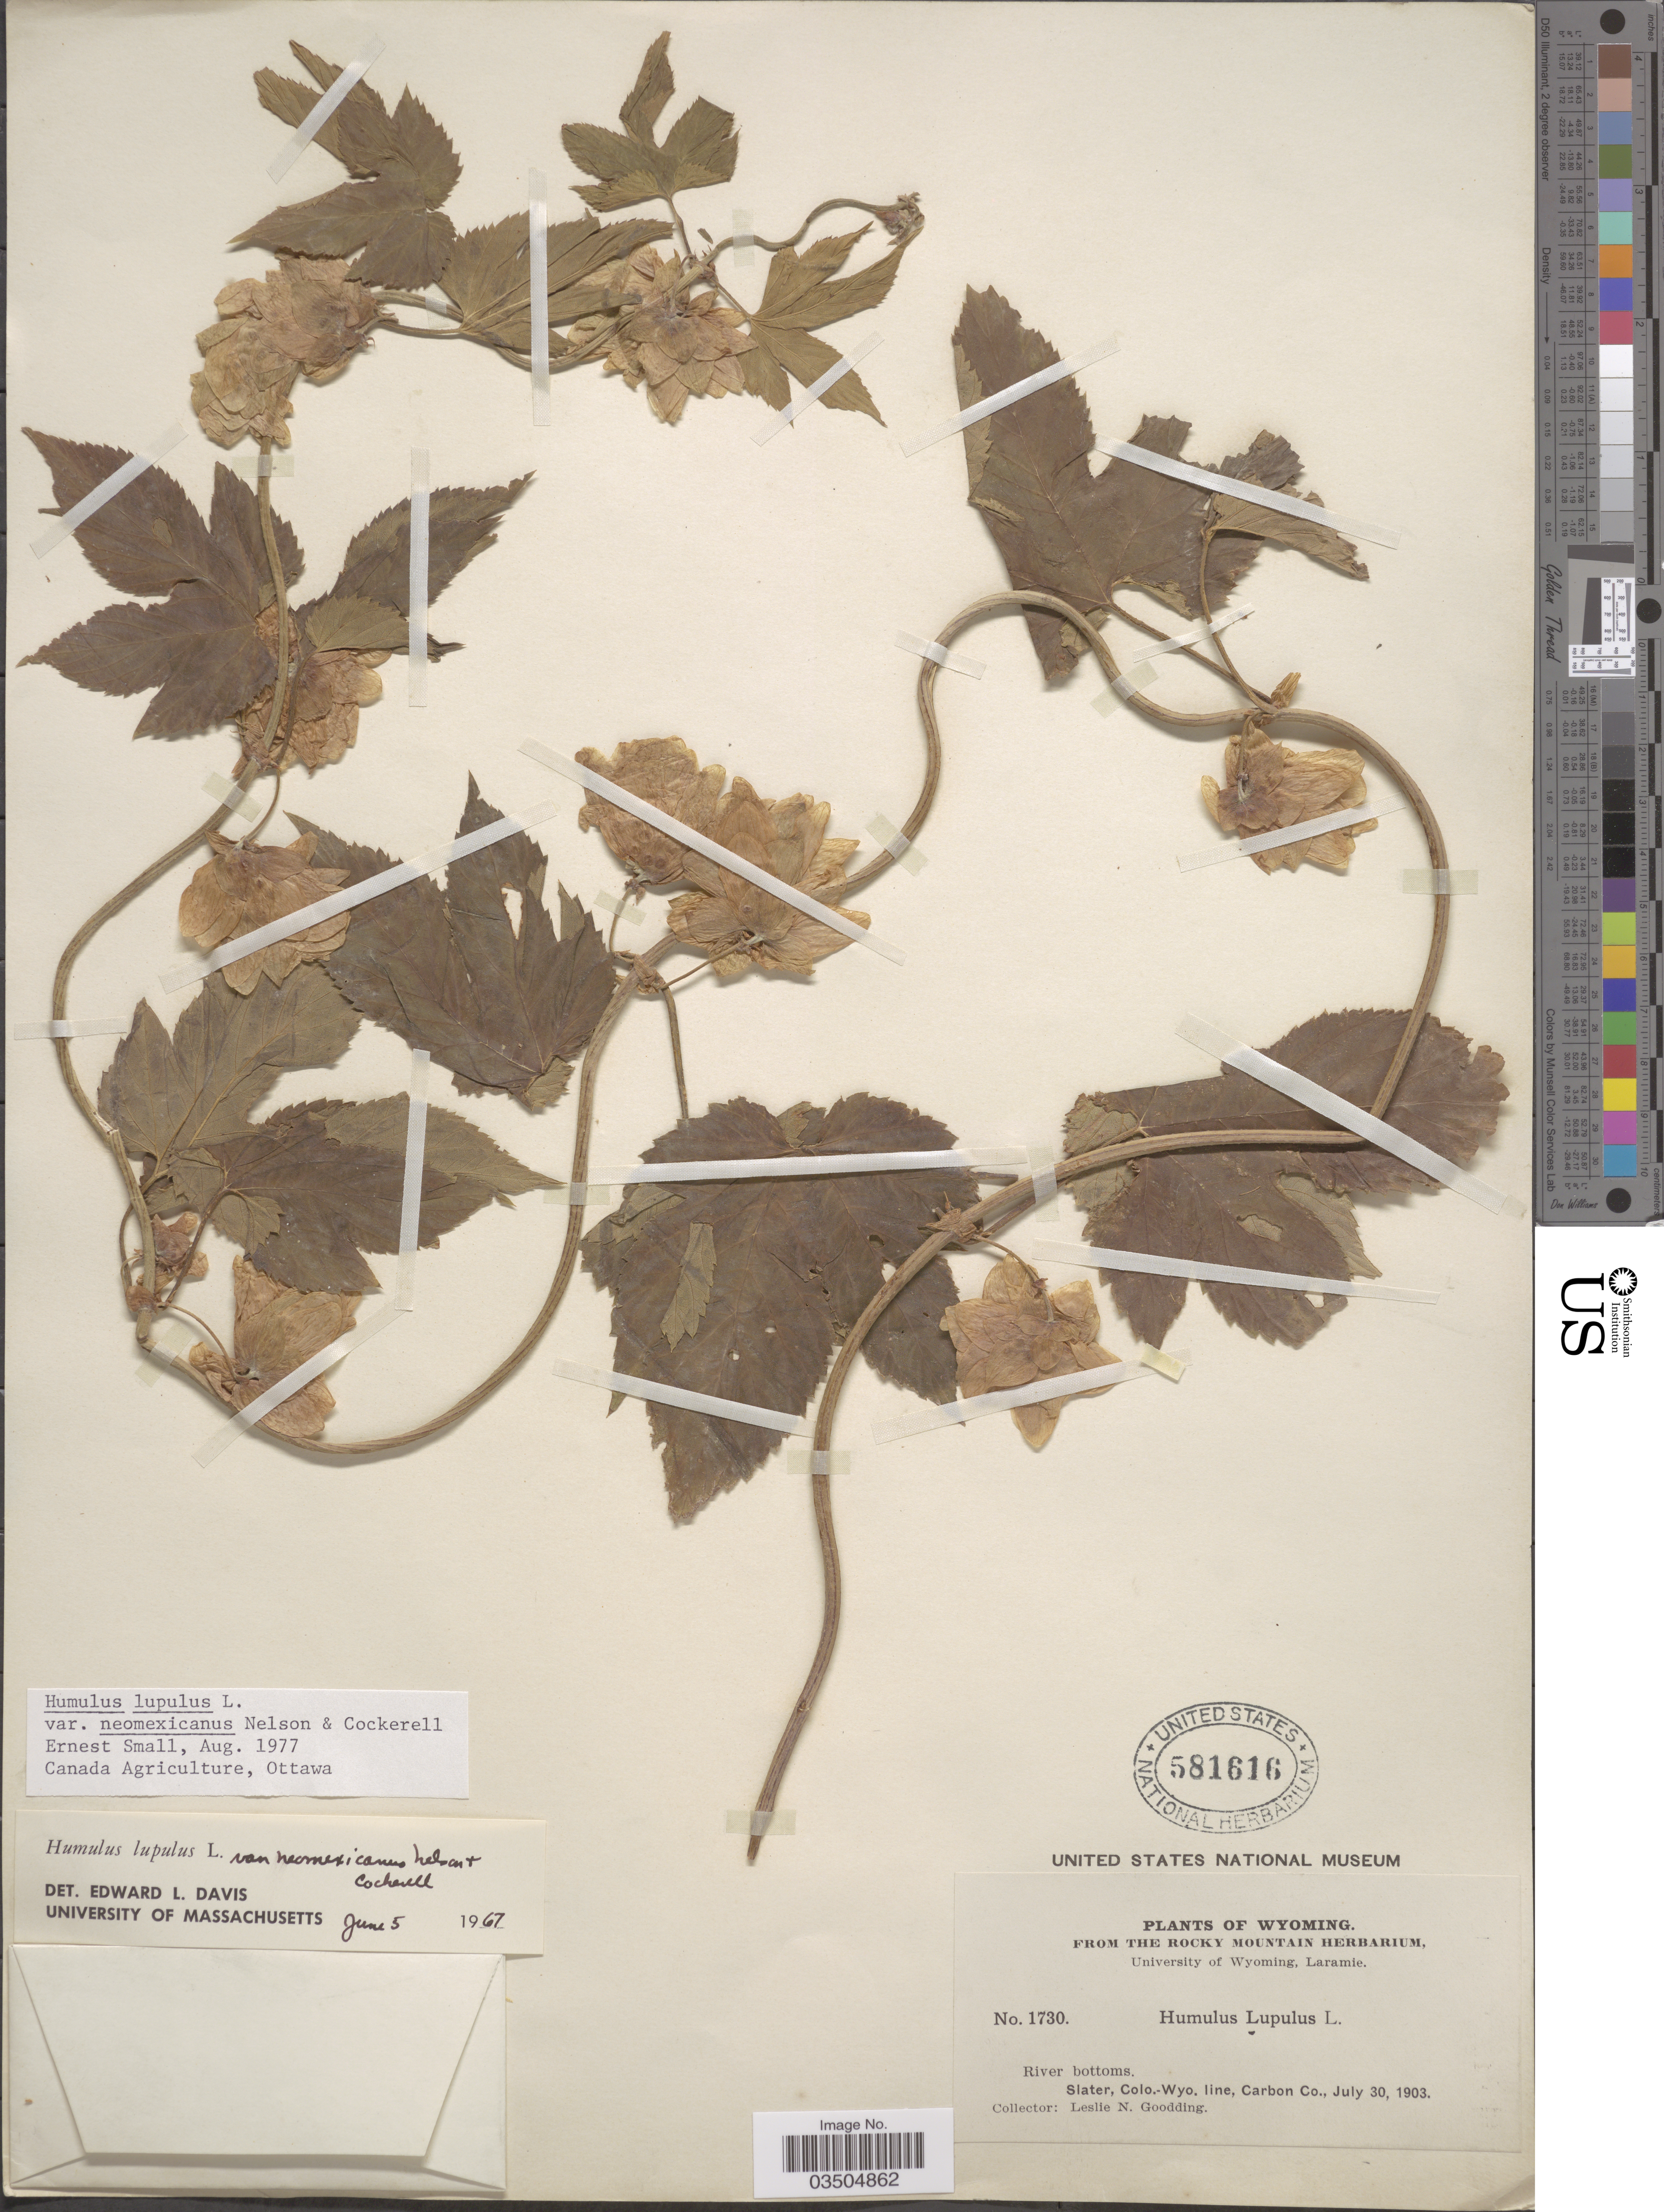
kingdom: Plantae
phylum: Tracheophyta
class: Magnoliopsida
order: Rosales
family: Cannabaceae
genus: Humulus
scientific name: Humulus neomexicanus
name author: (A. Nelson & Cockerell) Rydb.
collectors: L. N. Goodding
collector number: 1730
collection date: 1903-07-30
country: United States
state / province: Wyoming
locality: Slater, Colo.-Wyo. line, Carbon Co.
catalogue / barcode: US 581616